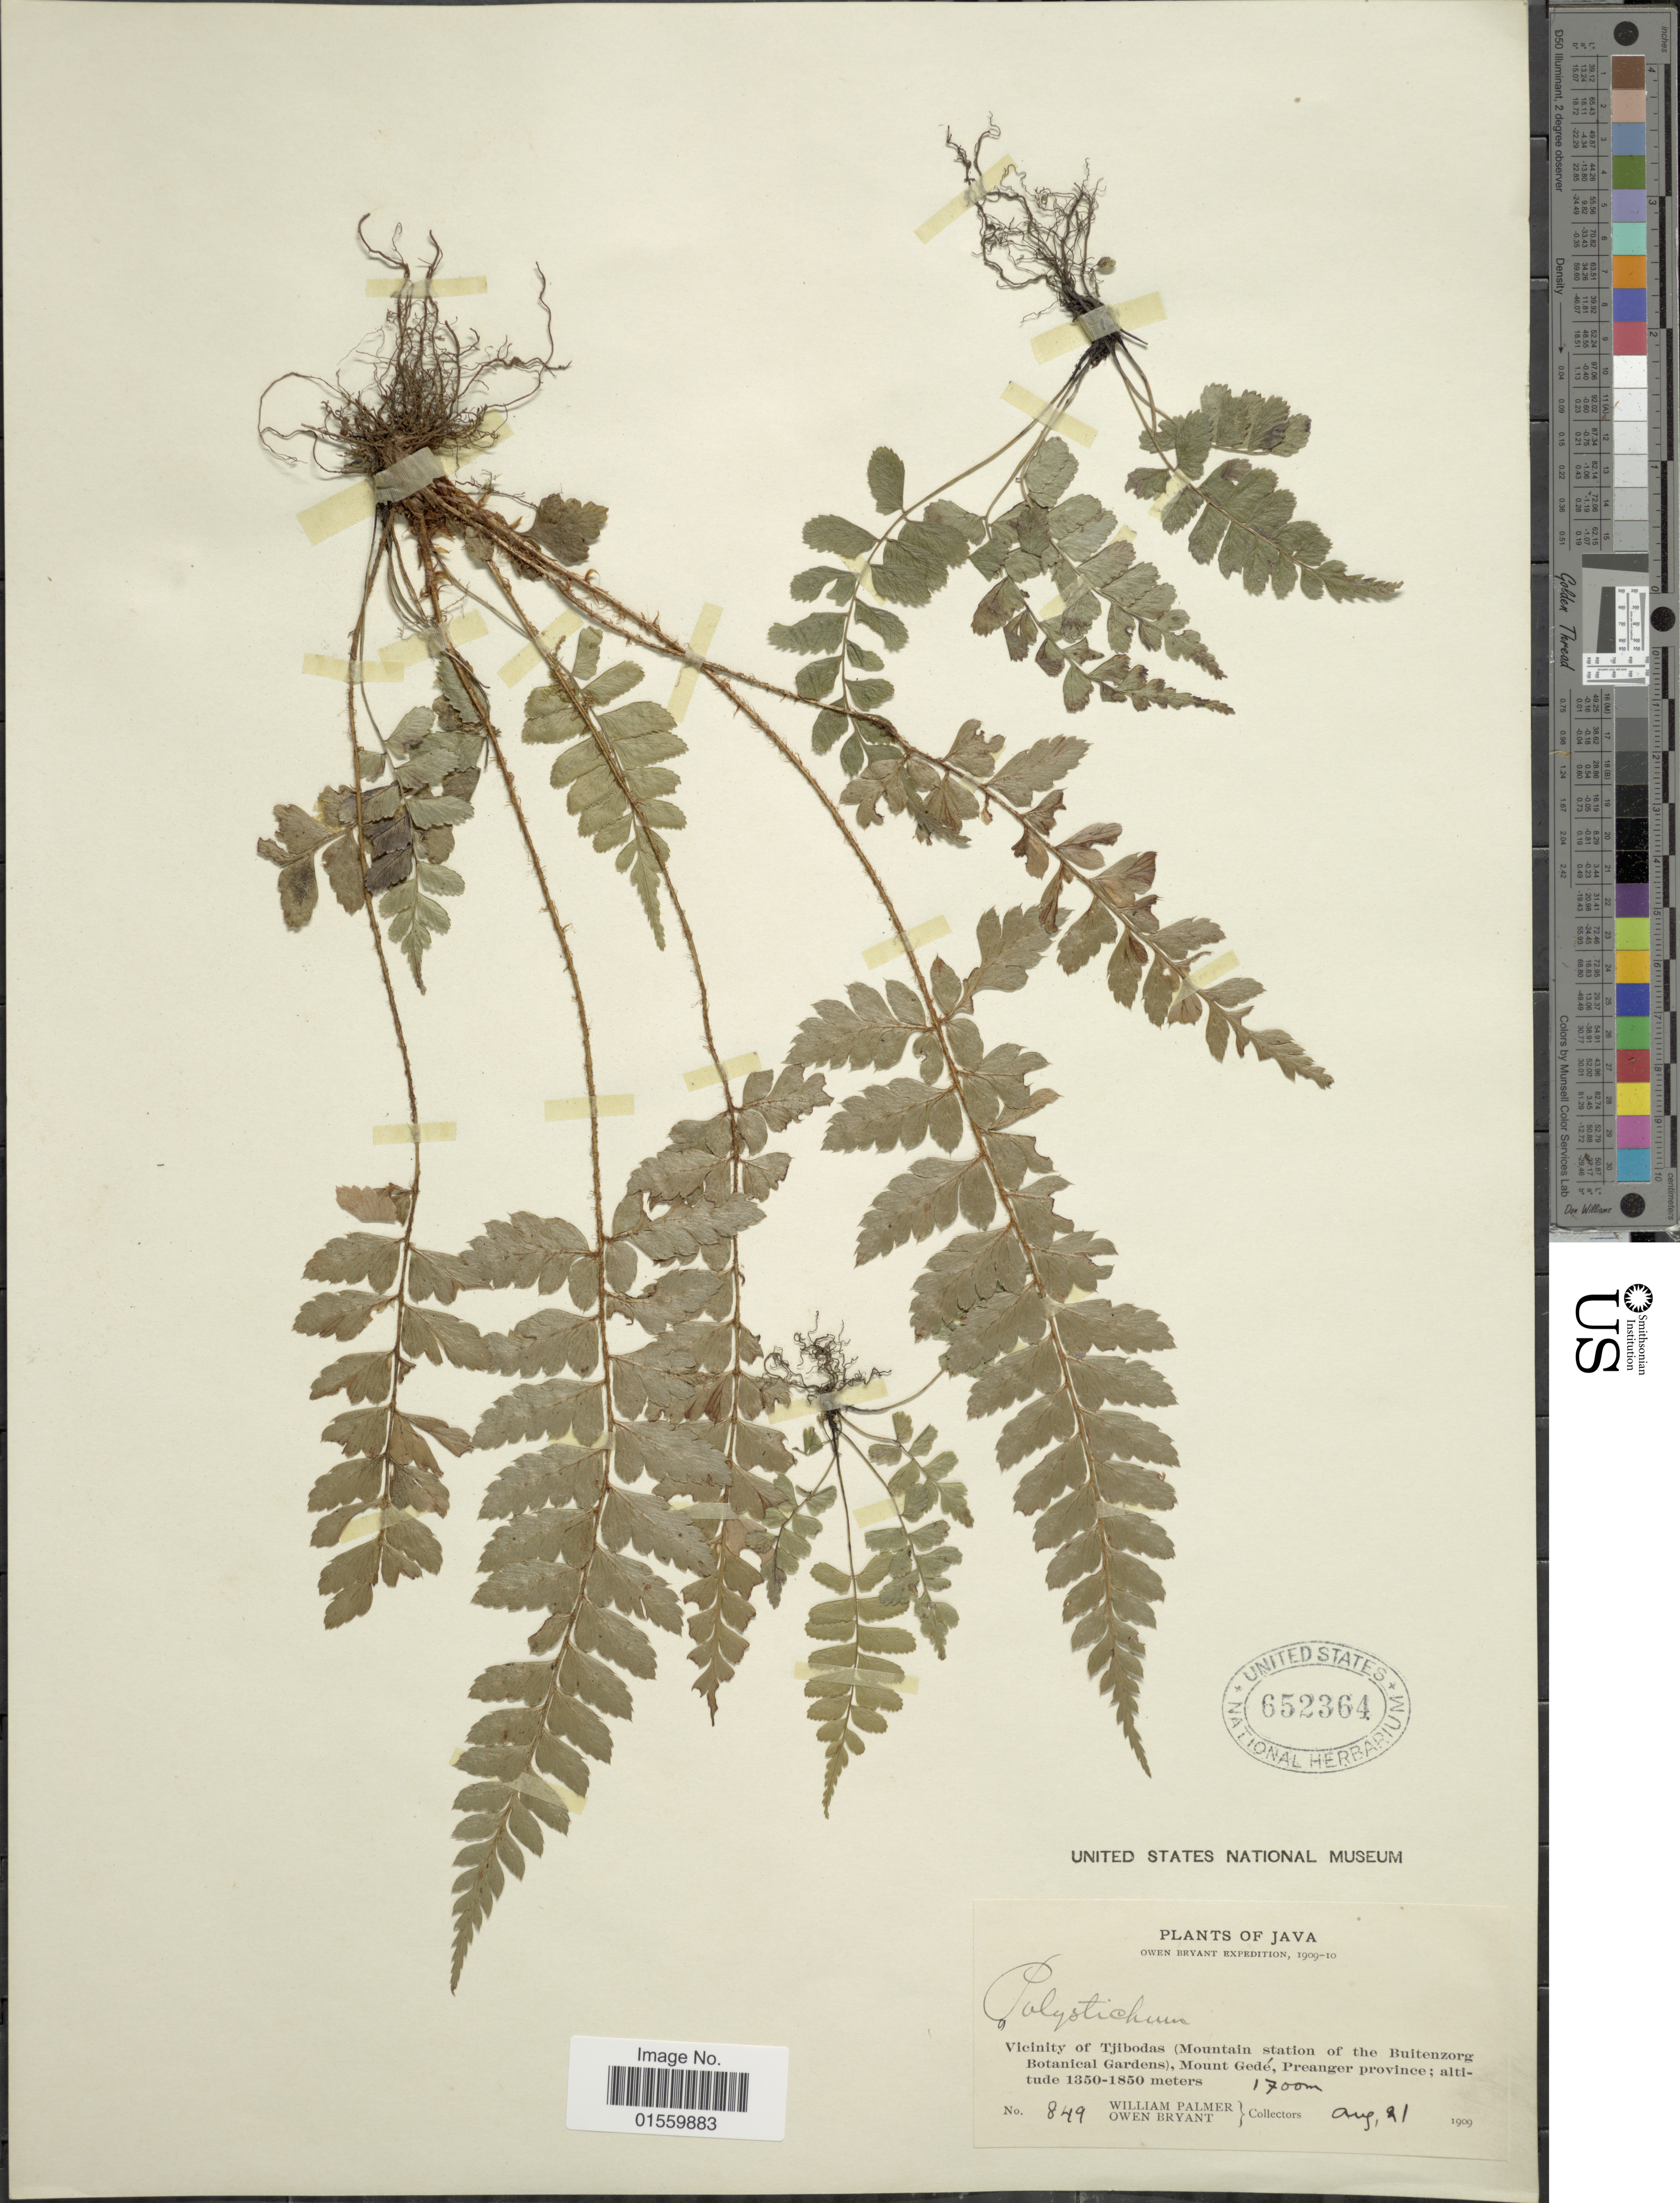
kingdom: Plantae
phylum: Tracheophyta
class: Polypodiopsida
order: Polypodiales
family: Dryopteridaceae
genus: Polystichum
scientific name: Polystichum biaristatum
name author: (Blume) T. Moore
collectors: W. Palmer & O. Bryant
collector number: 849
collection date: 1909-08-21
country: Indonesia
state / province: Java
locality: Vicinity of Tjibodas (Mountain station of the Buitenzorg Botanical Gardens), Mount Gede, Preanger Province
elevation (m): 1700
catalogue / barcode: US 652364